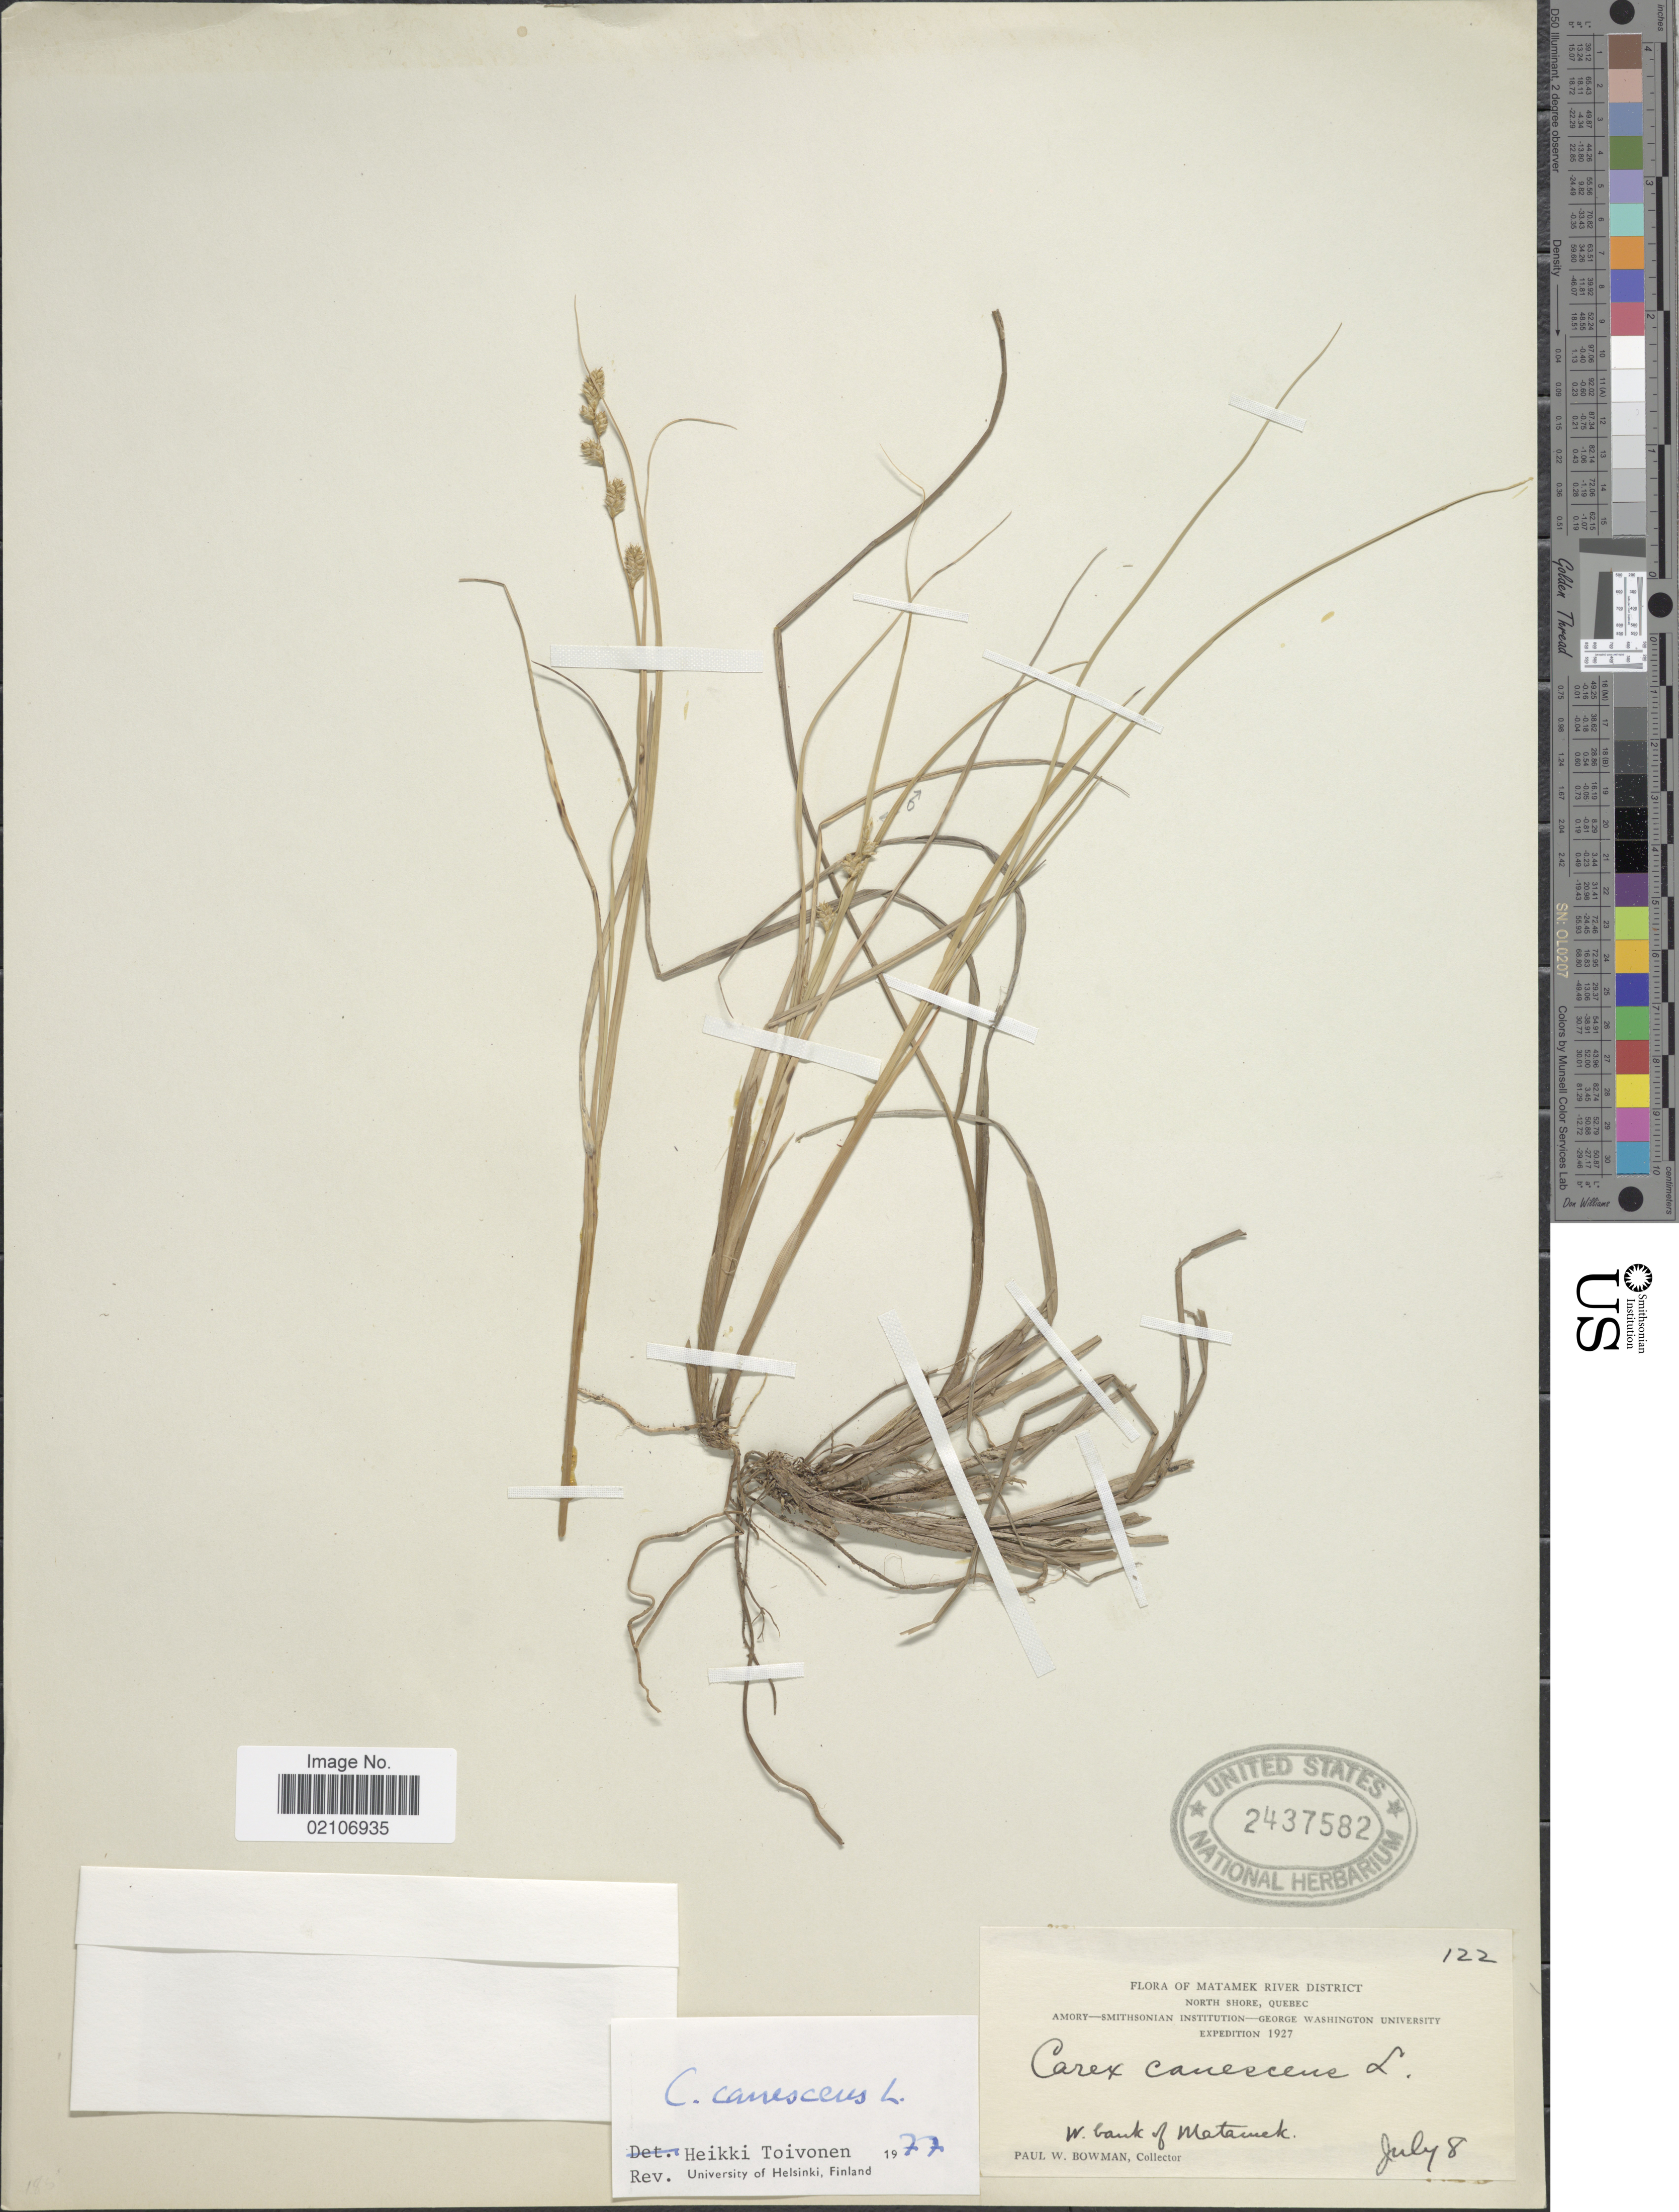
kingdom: Plantae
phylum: Tracheophyta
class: Liliopsida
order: Poales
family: Cyperaceae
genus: Carex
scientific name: Carex canescens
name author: L.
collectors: P. Bowman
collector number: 122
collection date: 1927-07-08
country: Canada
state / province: Quebec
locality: Matamek River District, North shore, Quebec. W. bank of Matamek.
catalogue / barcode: US 2437582